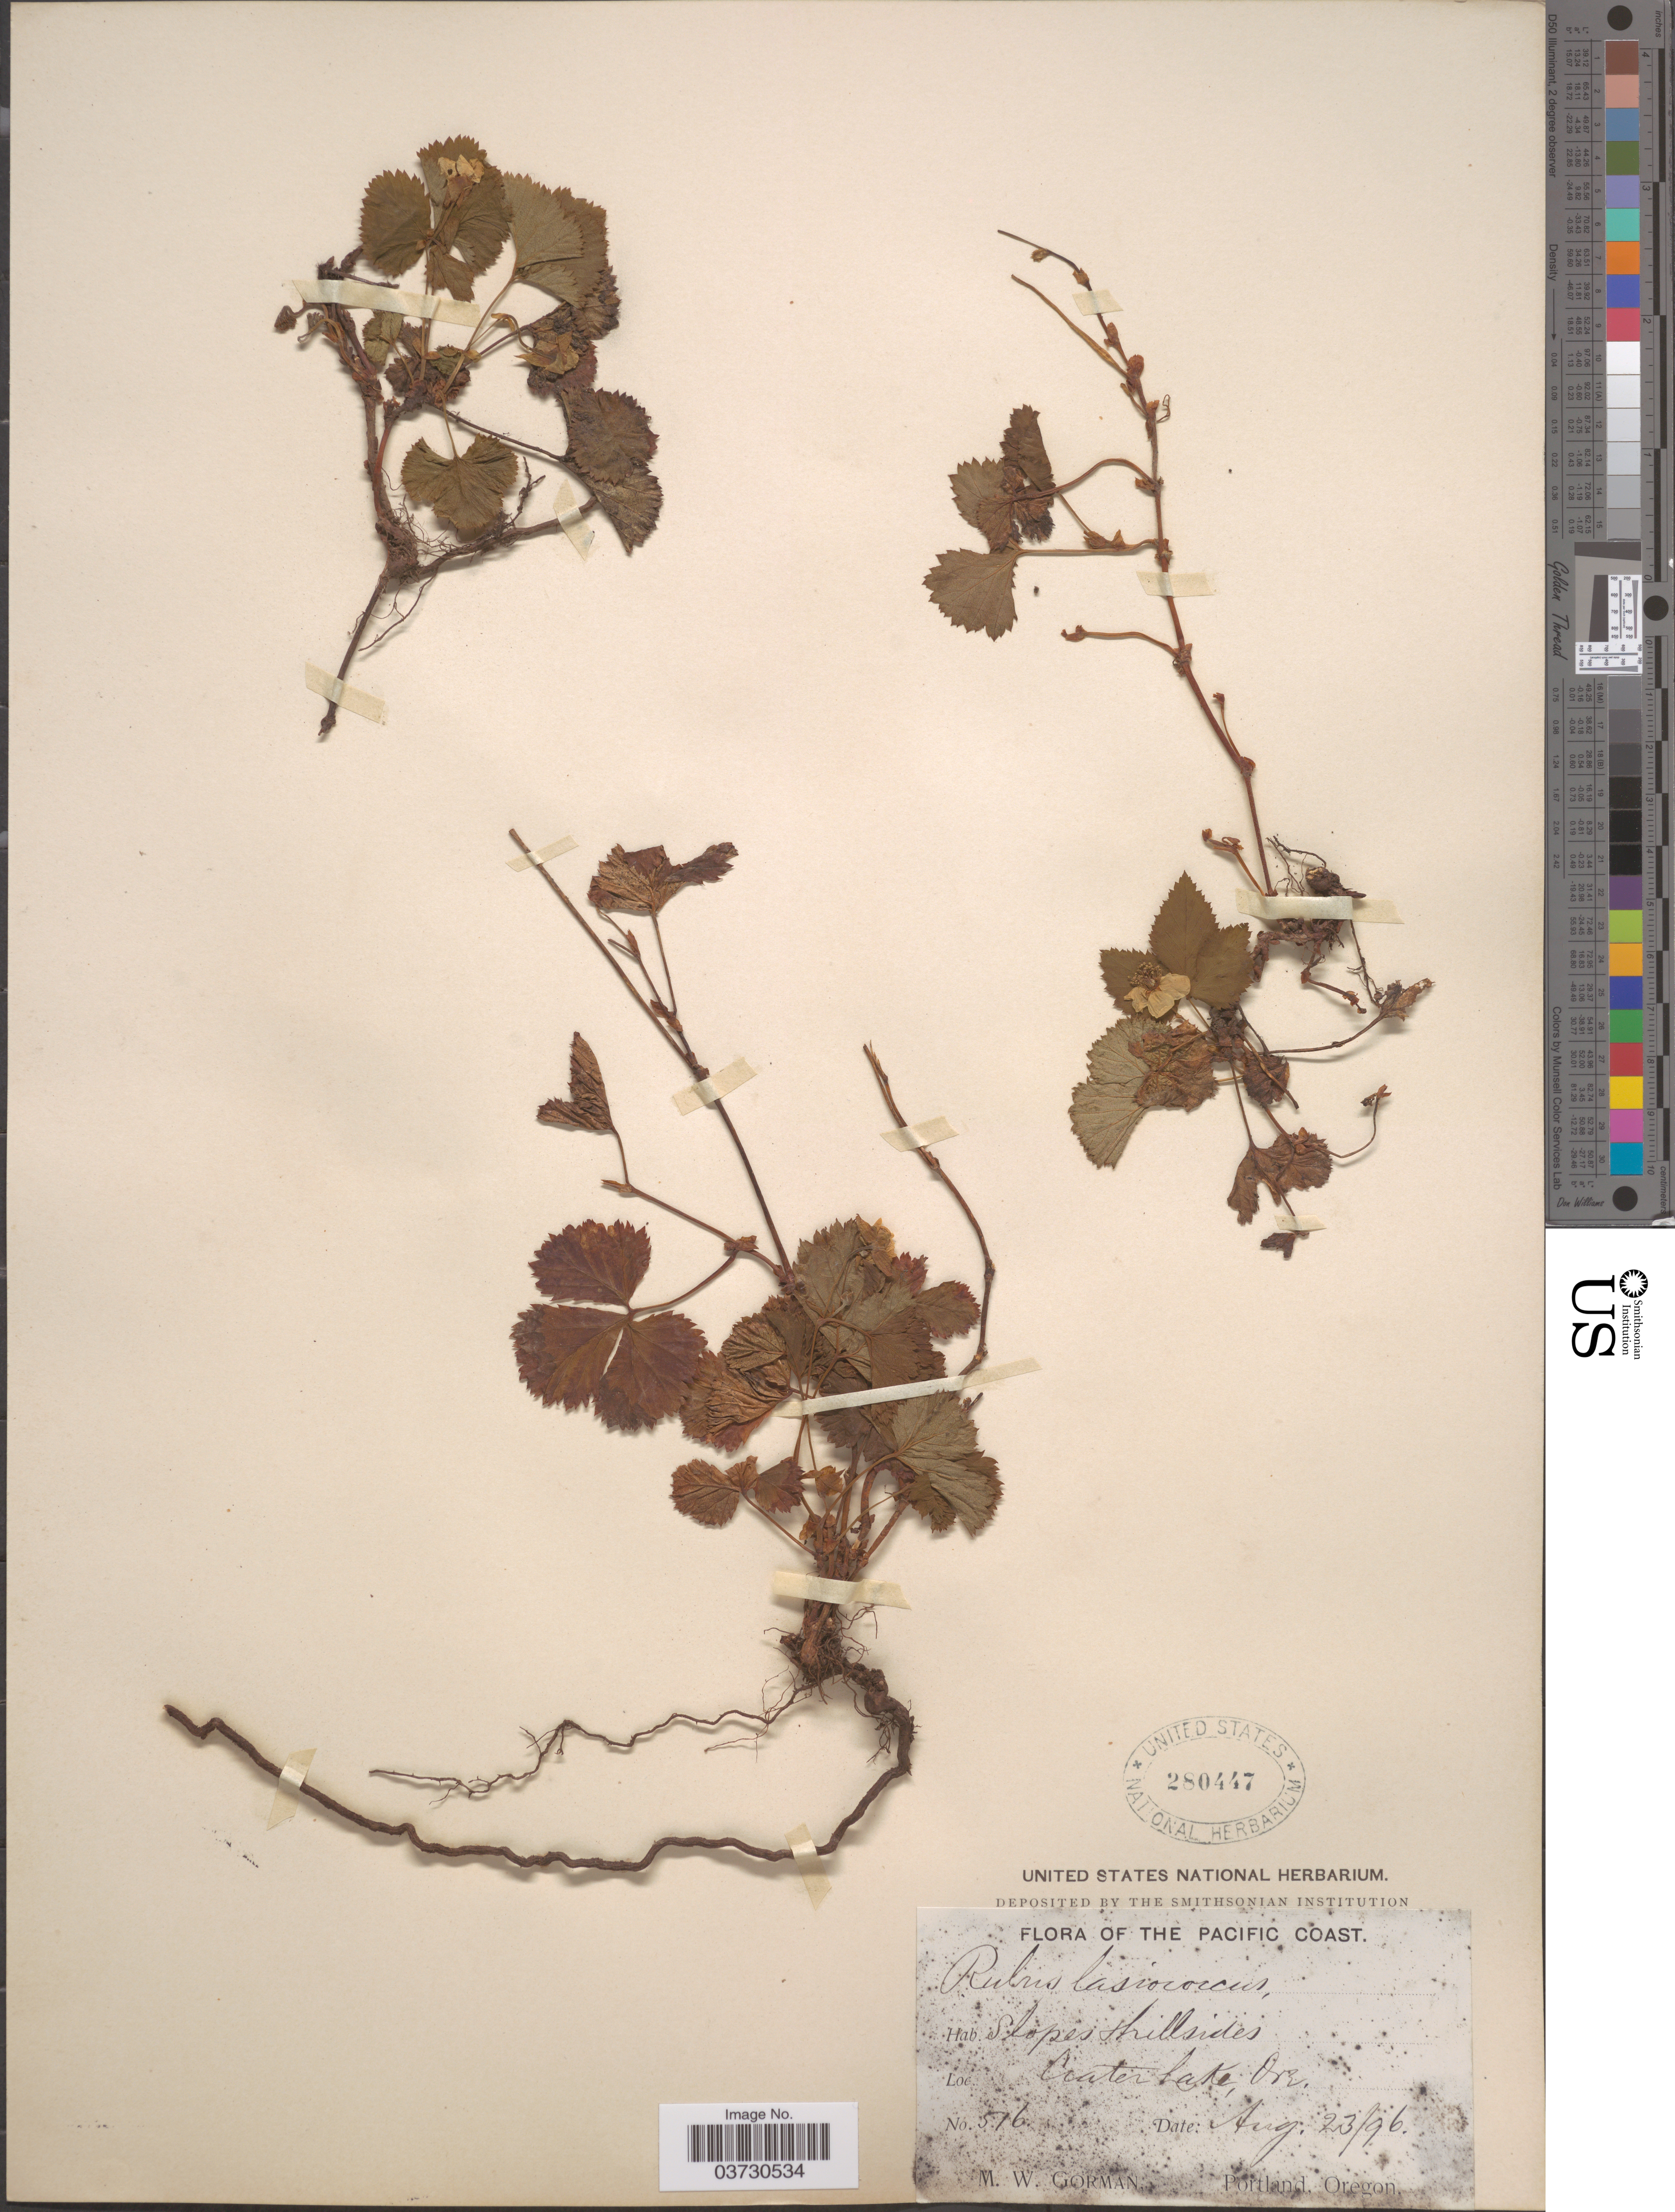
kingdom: Plantae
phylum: Tracheophyta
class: Magnoliopsida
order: Rosales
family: Rosaceae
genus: Rubus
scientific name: Rubus lasiococcus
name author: A. Gray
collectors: M. W. Gorman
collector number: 516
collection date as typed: Transcribed d/m/y: 23/8/96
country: United States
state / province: Oregon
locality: Pacific Coast. Slopes Hillsides. Crater Lake.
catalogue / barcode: US 280447